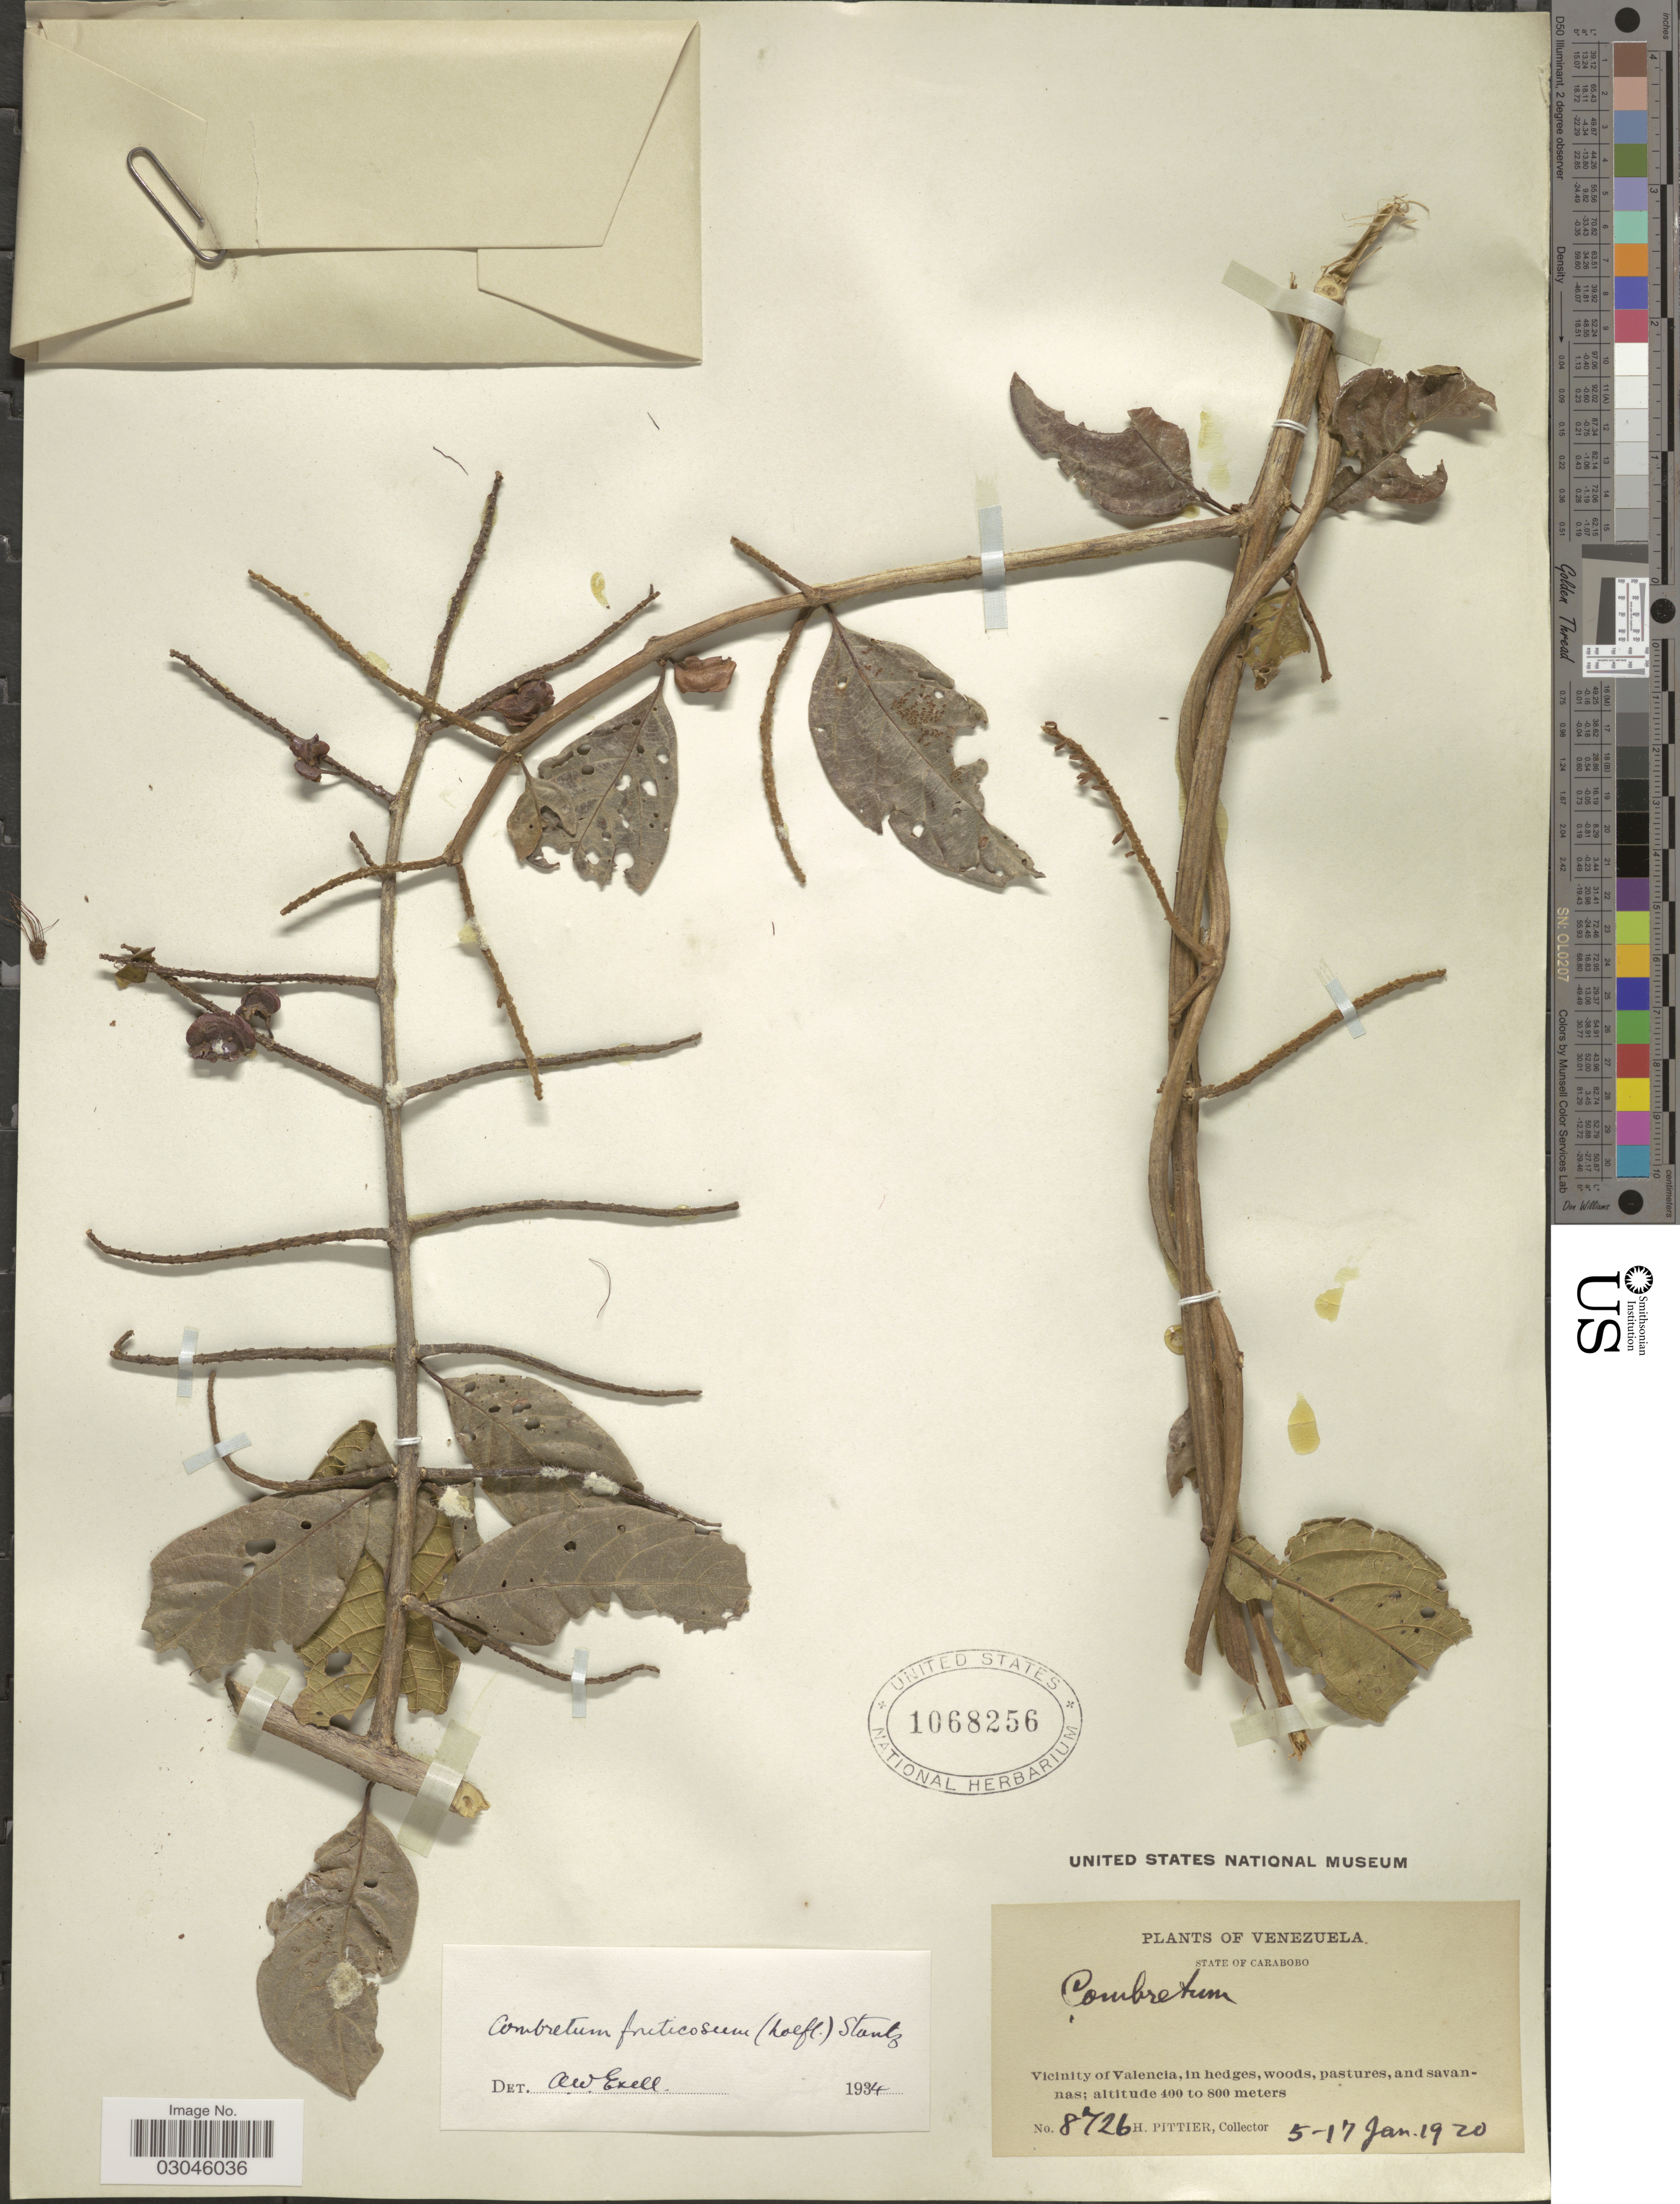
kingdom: Plantae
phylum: Tracheophyta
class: Magnoliopsida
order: Myrtales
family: Combretaceae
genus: Combretum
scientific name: Combretum fruticosum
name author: (Loefl.) Stuntz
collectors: H. F. Pittier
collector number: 8726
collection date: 1920-01-05/1920-01-17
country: Venezuela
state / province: Carabobo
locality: Vicinity of Valencia.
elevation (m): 400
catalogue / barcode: US 1068256